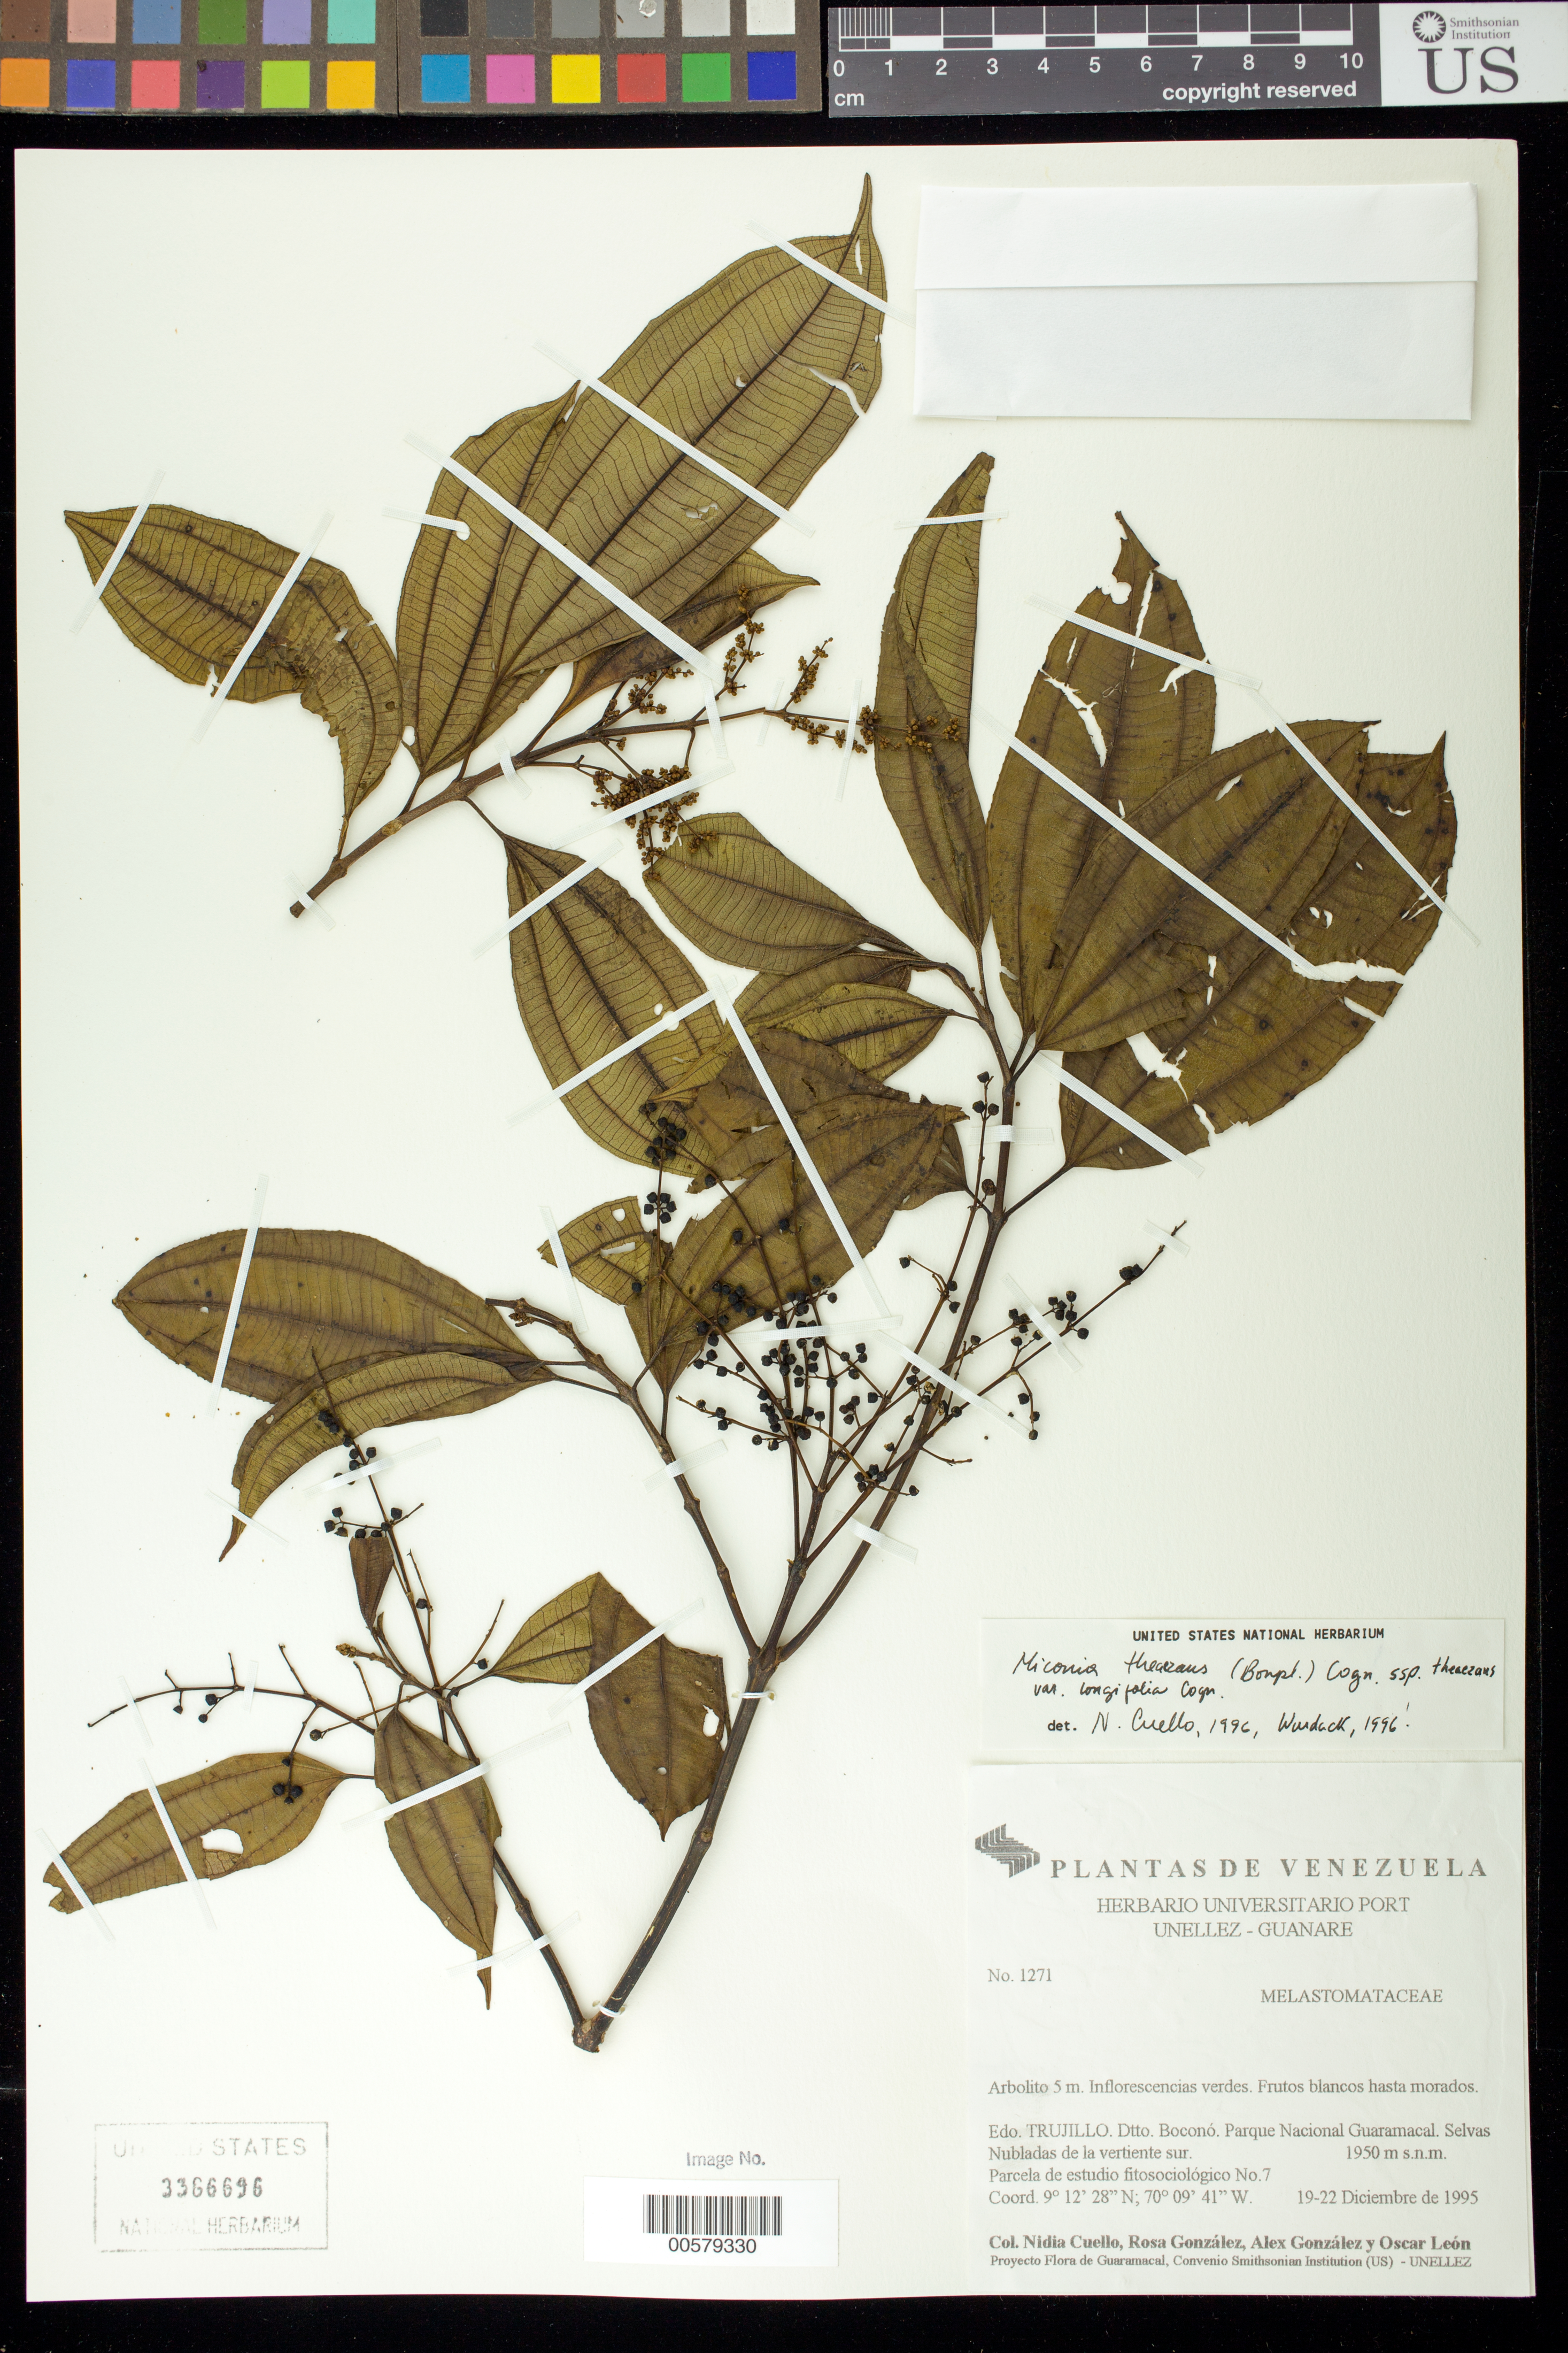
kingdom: Plantae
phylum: Tracheophyta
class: Magnoliopsida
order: Myrtales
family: Melastomataceae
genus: Miconia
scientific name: Miconia theaezans subsp. theaezans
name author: (Bonpl.) Cogn.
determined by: Wurdack, John J., (US), US (UNITED STATES)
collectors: N. L. Cuello, R. González, A. Gonzáles & O. León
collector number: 1271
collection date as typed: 19 Dec 1995 to 22 Dec 1995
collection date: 1995-12-19/1995-12-22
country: Venezuela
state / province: Trujillo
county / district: Boconó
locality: Parque Nacional Guaramacal. Vertiente S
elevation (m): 1950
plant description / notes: CAS, MICH, MO, PORT, TEX, US, VEN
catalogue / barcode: US 3366696